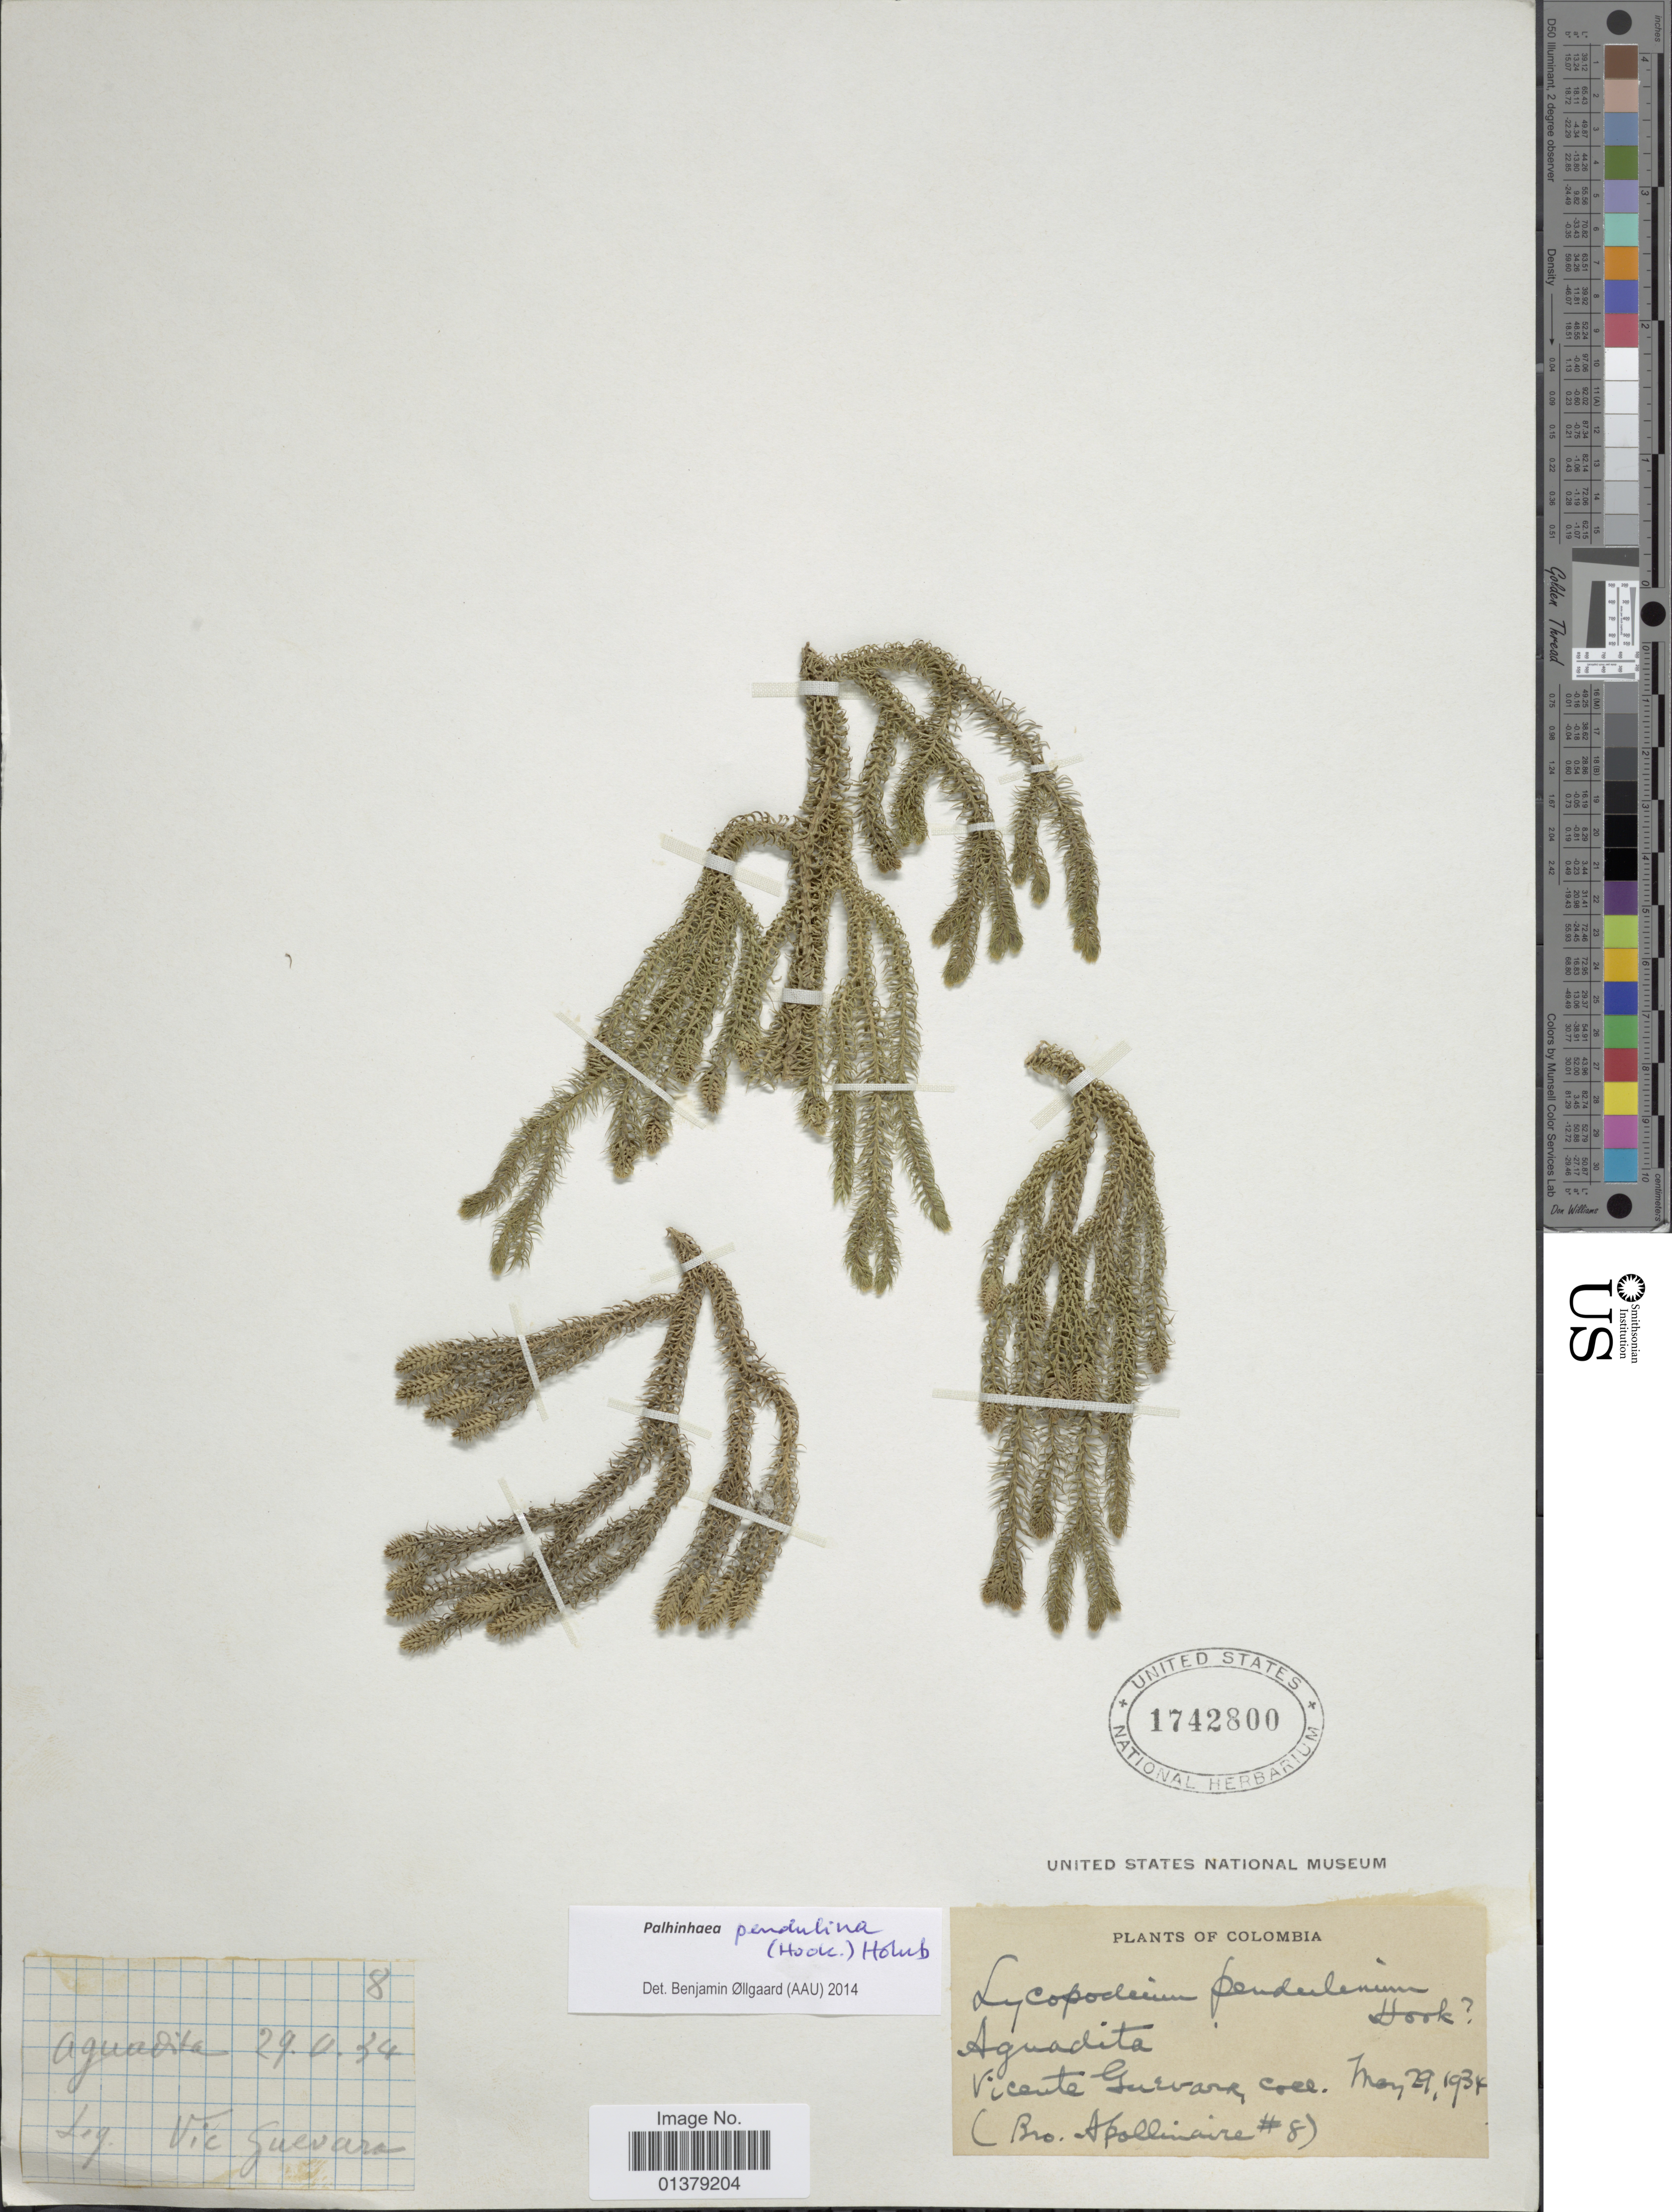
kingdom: Plantae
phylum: Tracheophyta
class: Lycopodiopsida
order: Lycopodiales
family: Lycopodiaceae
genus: Palhinhaea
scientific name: Palhinhaea pendulina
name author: (Hook.) Holub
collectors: Bro. Apollinaire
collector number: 8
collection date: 1934-05-29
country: Colombia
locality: Aguadita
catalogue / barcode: US 1742800